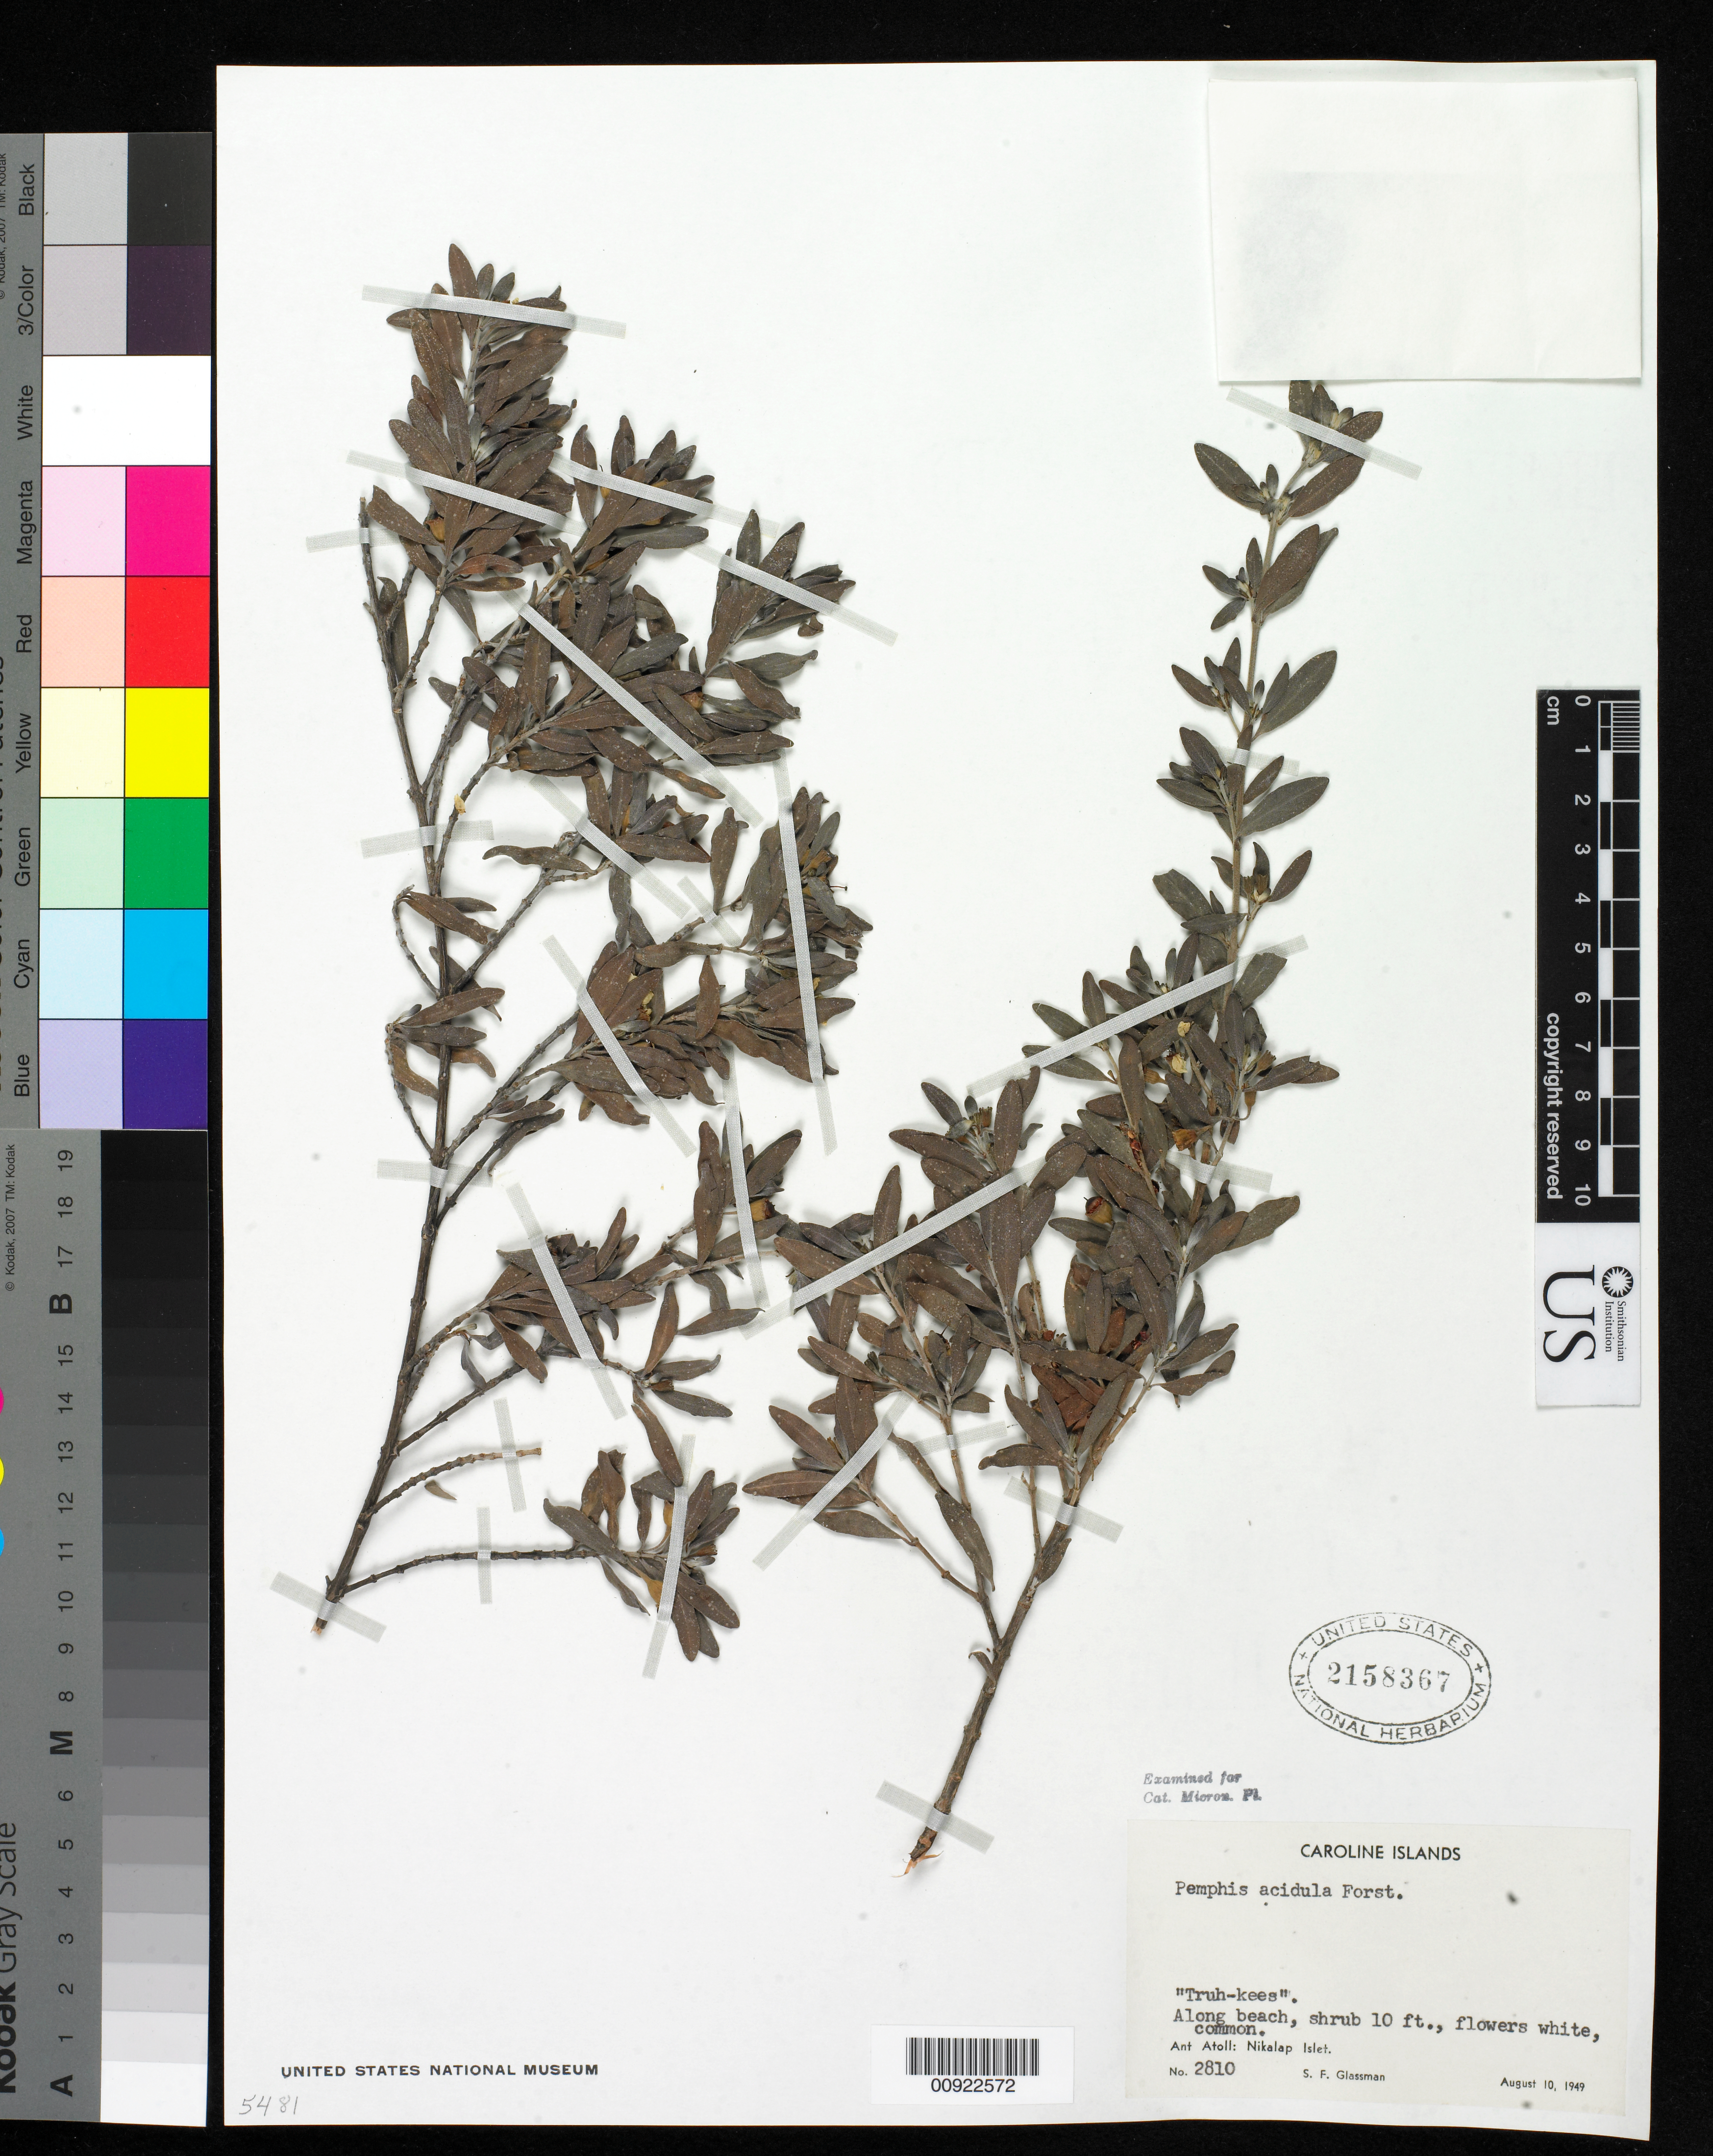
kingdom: Plantae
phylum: Tracheophyta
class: Magnoliopsida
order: Myrtales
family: Lythraceae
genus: Pemphis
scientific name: Pemphis acidula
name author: J.R. Forst. & G. Forst.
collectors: S. F. Glassman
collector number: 2810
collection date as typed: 10 Aug 1949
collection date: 1949-08-10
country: Micronesia, Federated States of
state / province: Pohnpei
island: Ant Atoll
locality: Nikalap Islet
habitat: Along beach.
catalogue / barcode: US 2158367